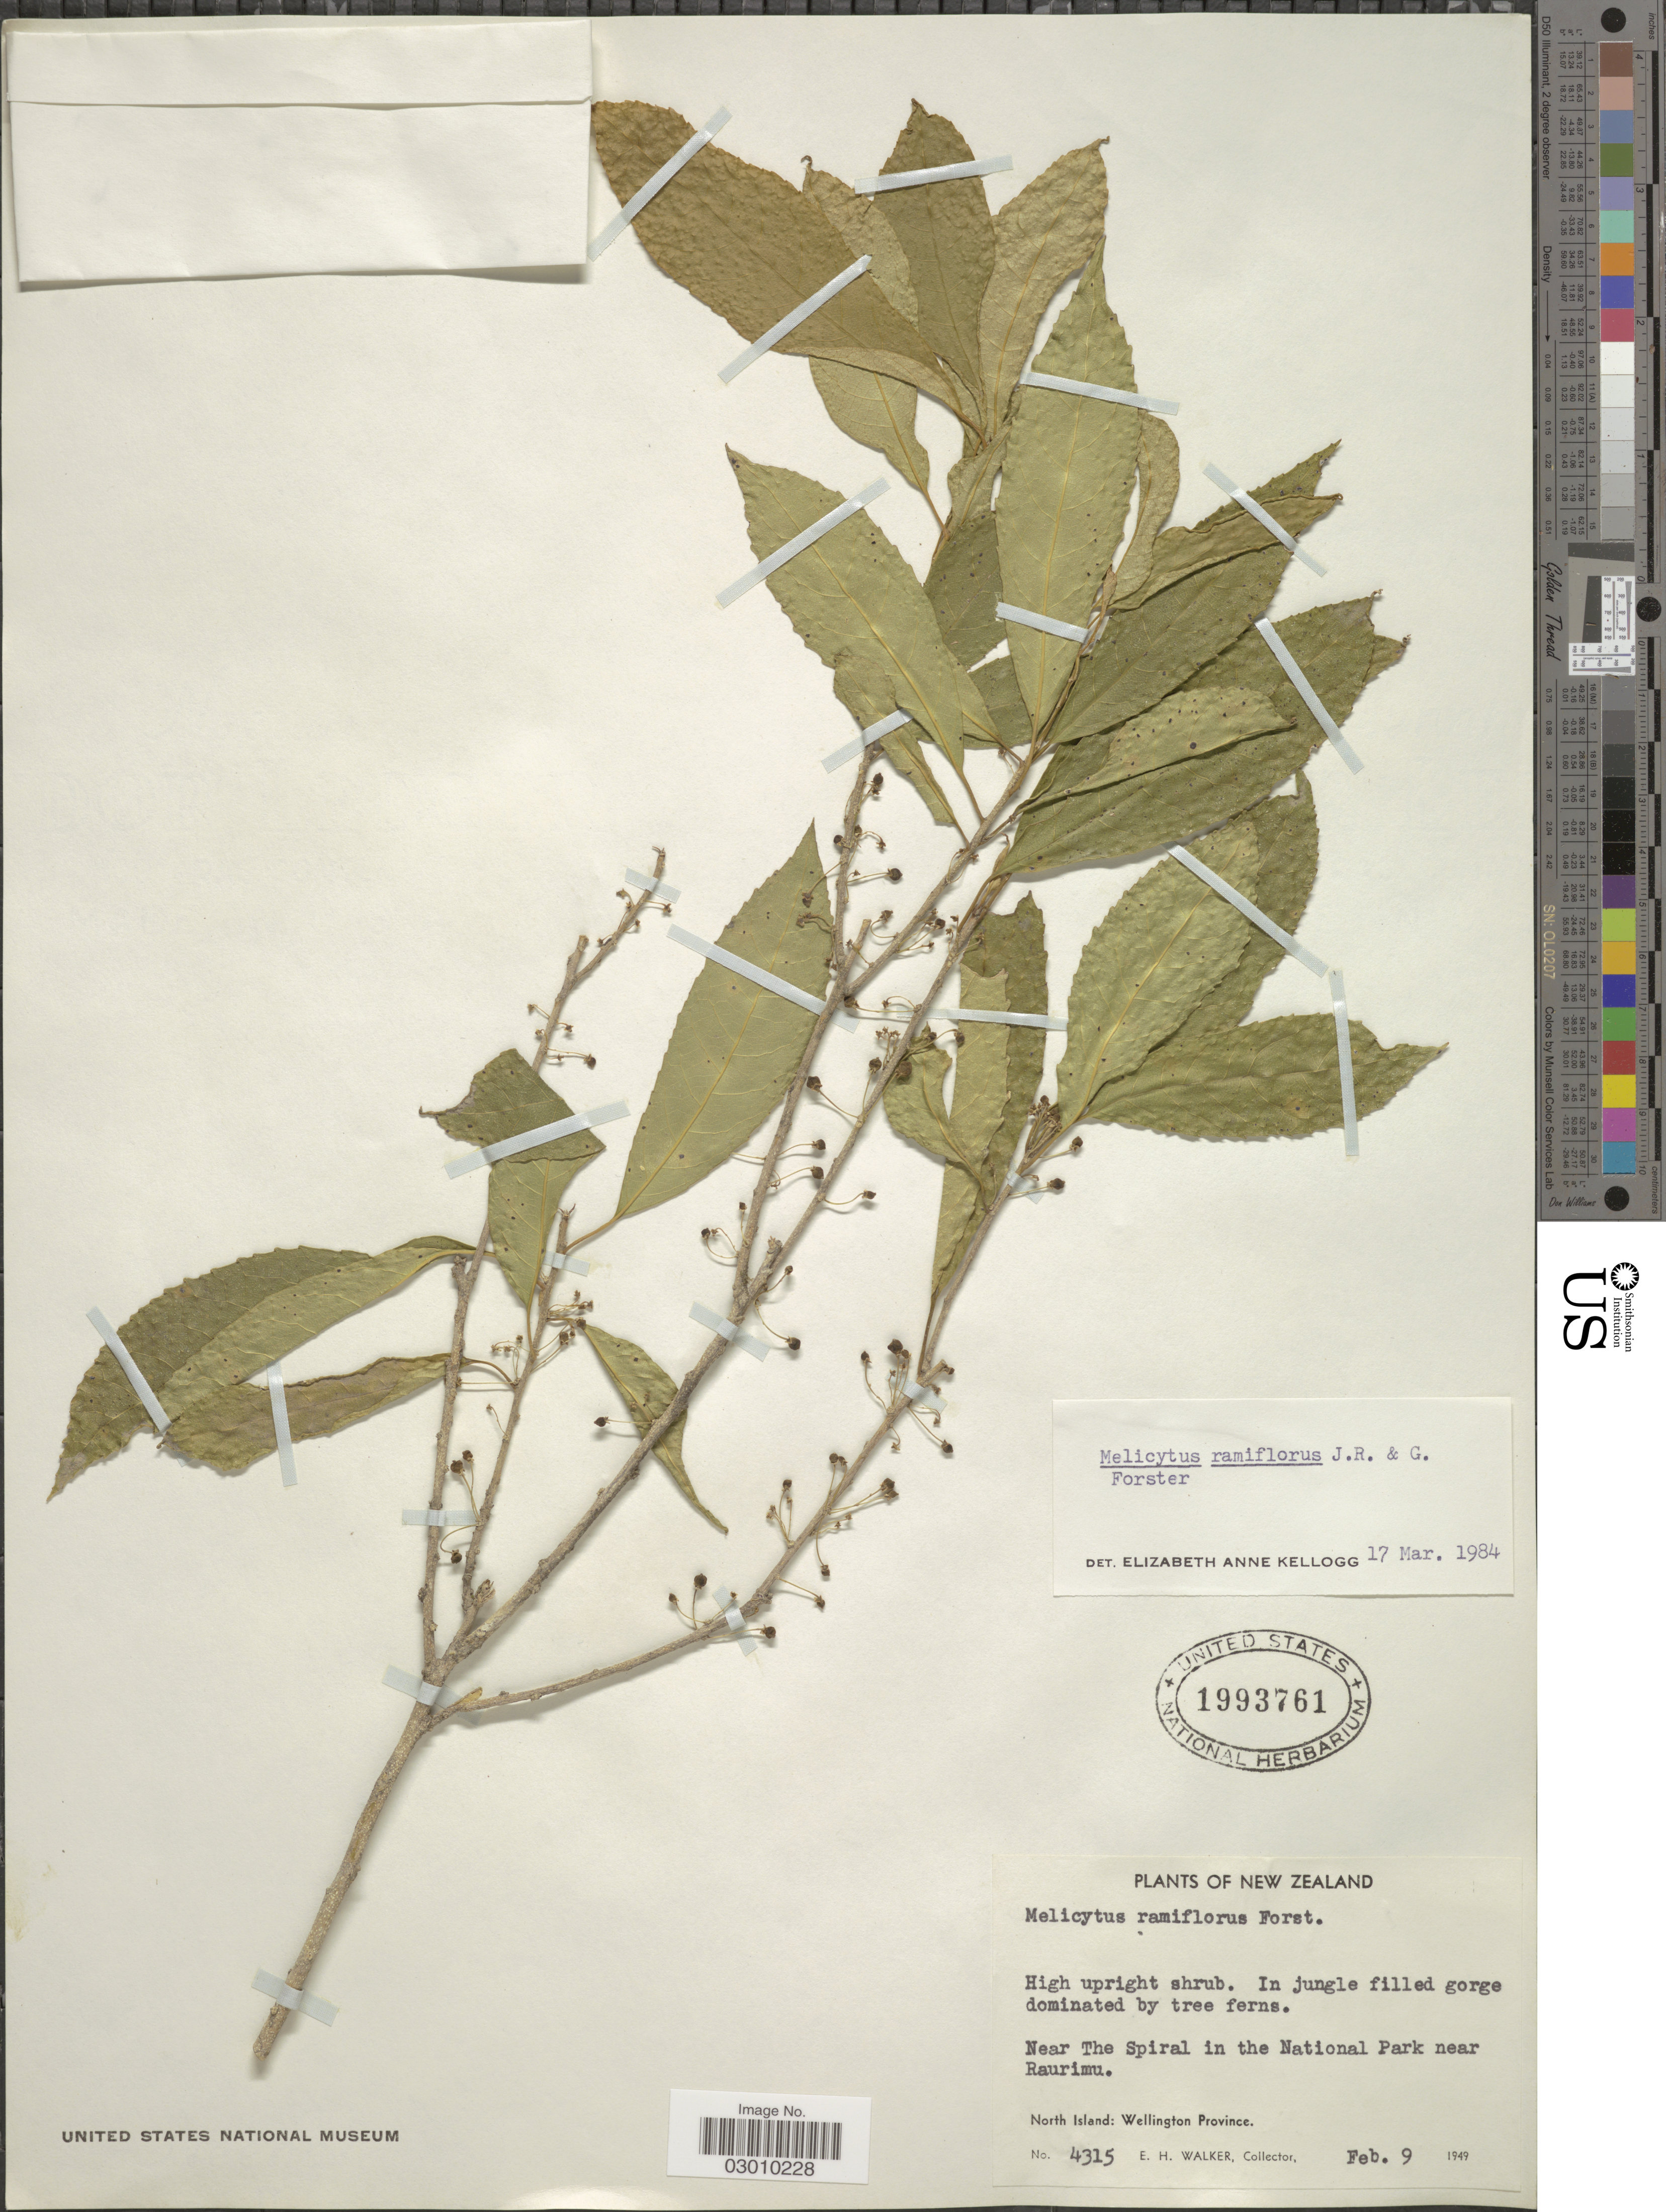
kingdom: Plantae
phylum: Tracheophyta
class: Magnoliopsida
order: Malpighiales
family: Violaceae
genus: Melicytus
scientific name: Melicytus ramiflorus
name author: J.R. Forst. & G. Forst.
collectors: E. H. Walker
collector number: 4315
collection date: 1949-02-09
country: New Zealand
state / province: Wellington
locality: Near The Spiral in the National Park near Raurimu. North Island.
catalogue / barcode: US 1993761